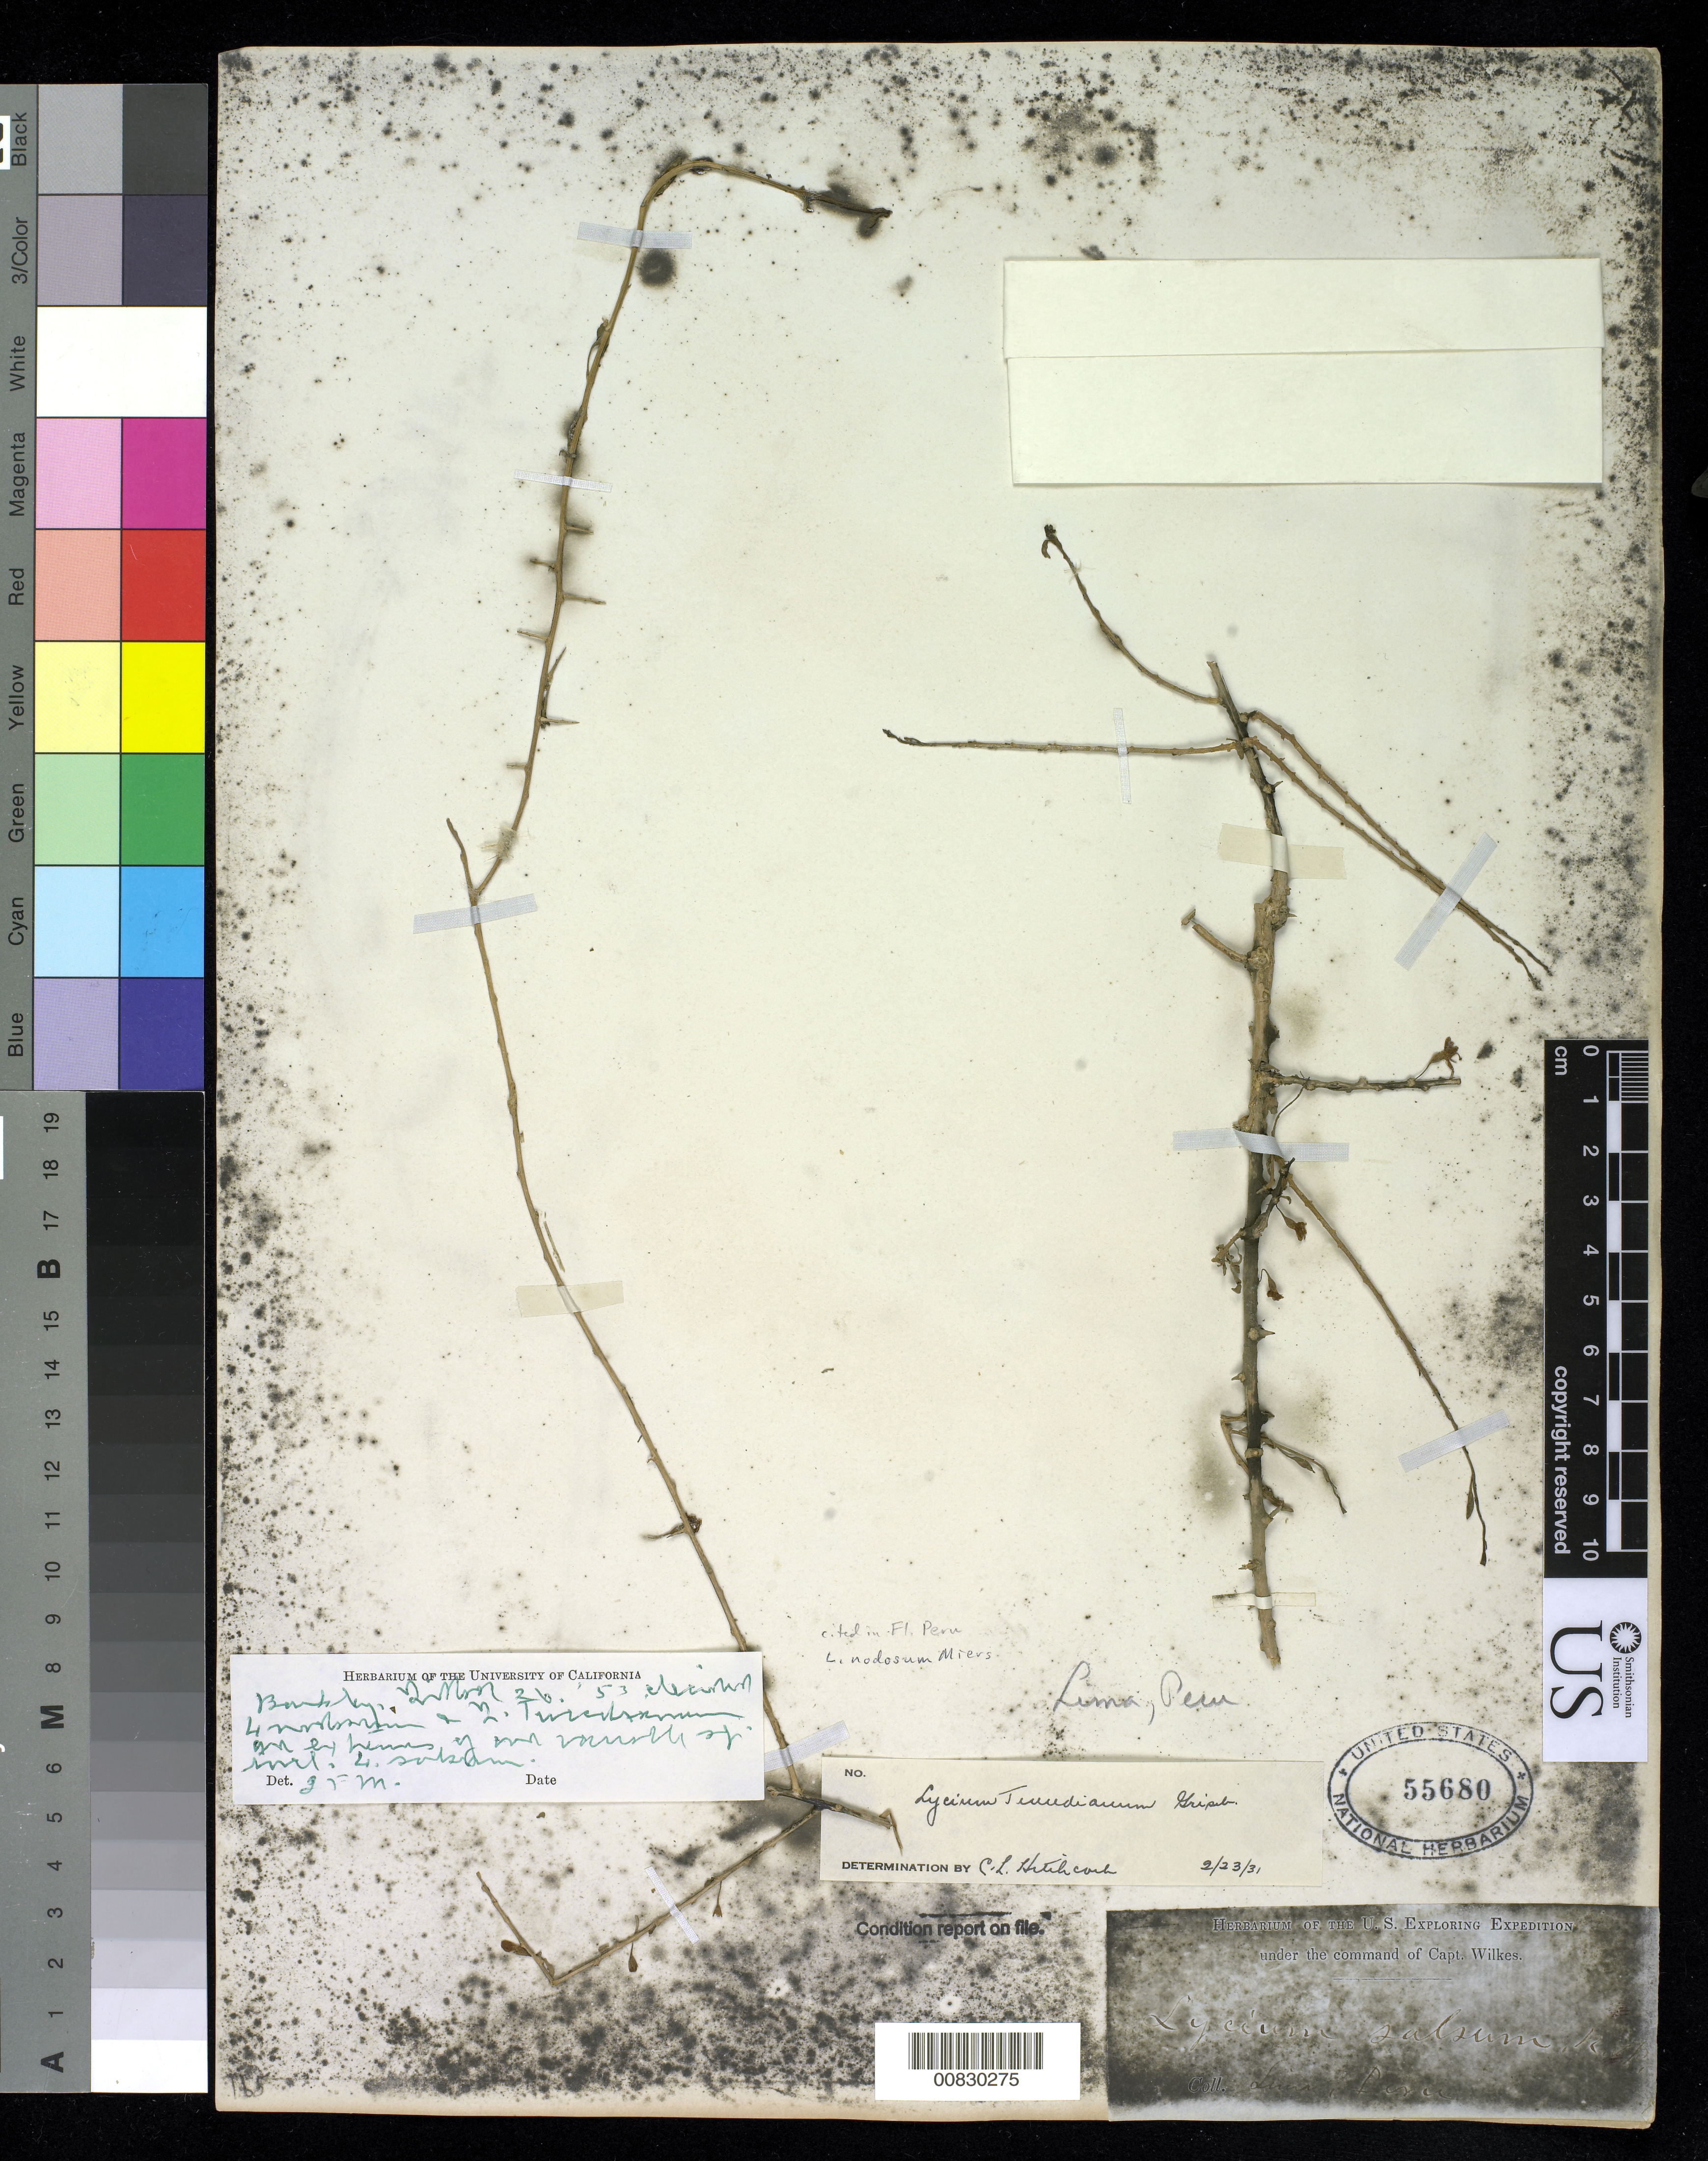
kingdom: Plantae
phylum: Tracheophyta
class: Magnoliopsida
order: Solanales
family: Solanaceae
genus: Lycium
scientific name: Lycium nodosum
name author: Miers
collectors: Wilkes Explor. Exped.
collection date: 1838/1842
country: Peru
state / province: Lima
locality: Lima, Peru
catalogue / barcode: US 55680